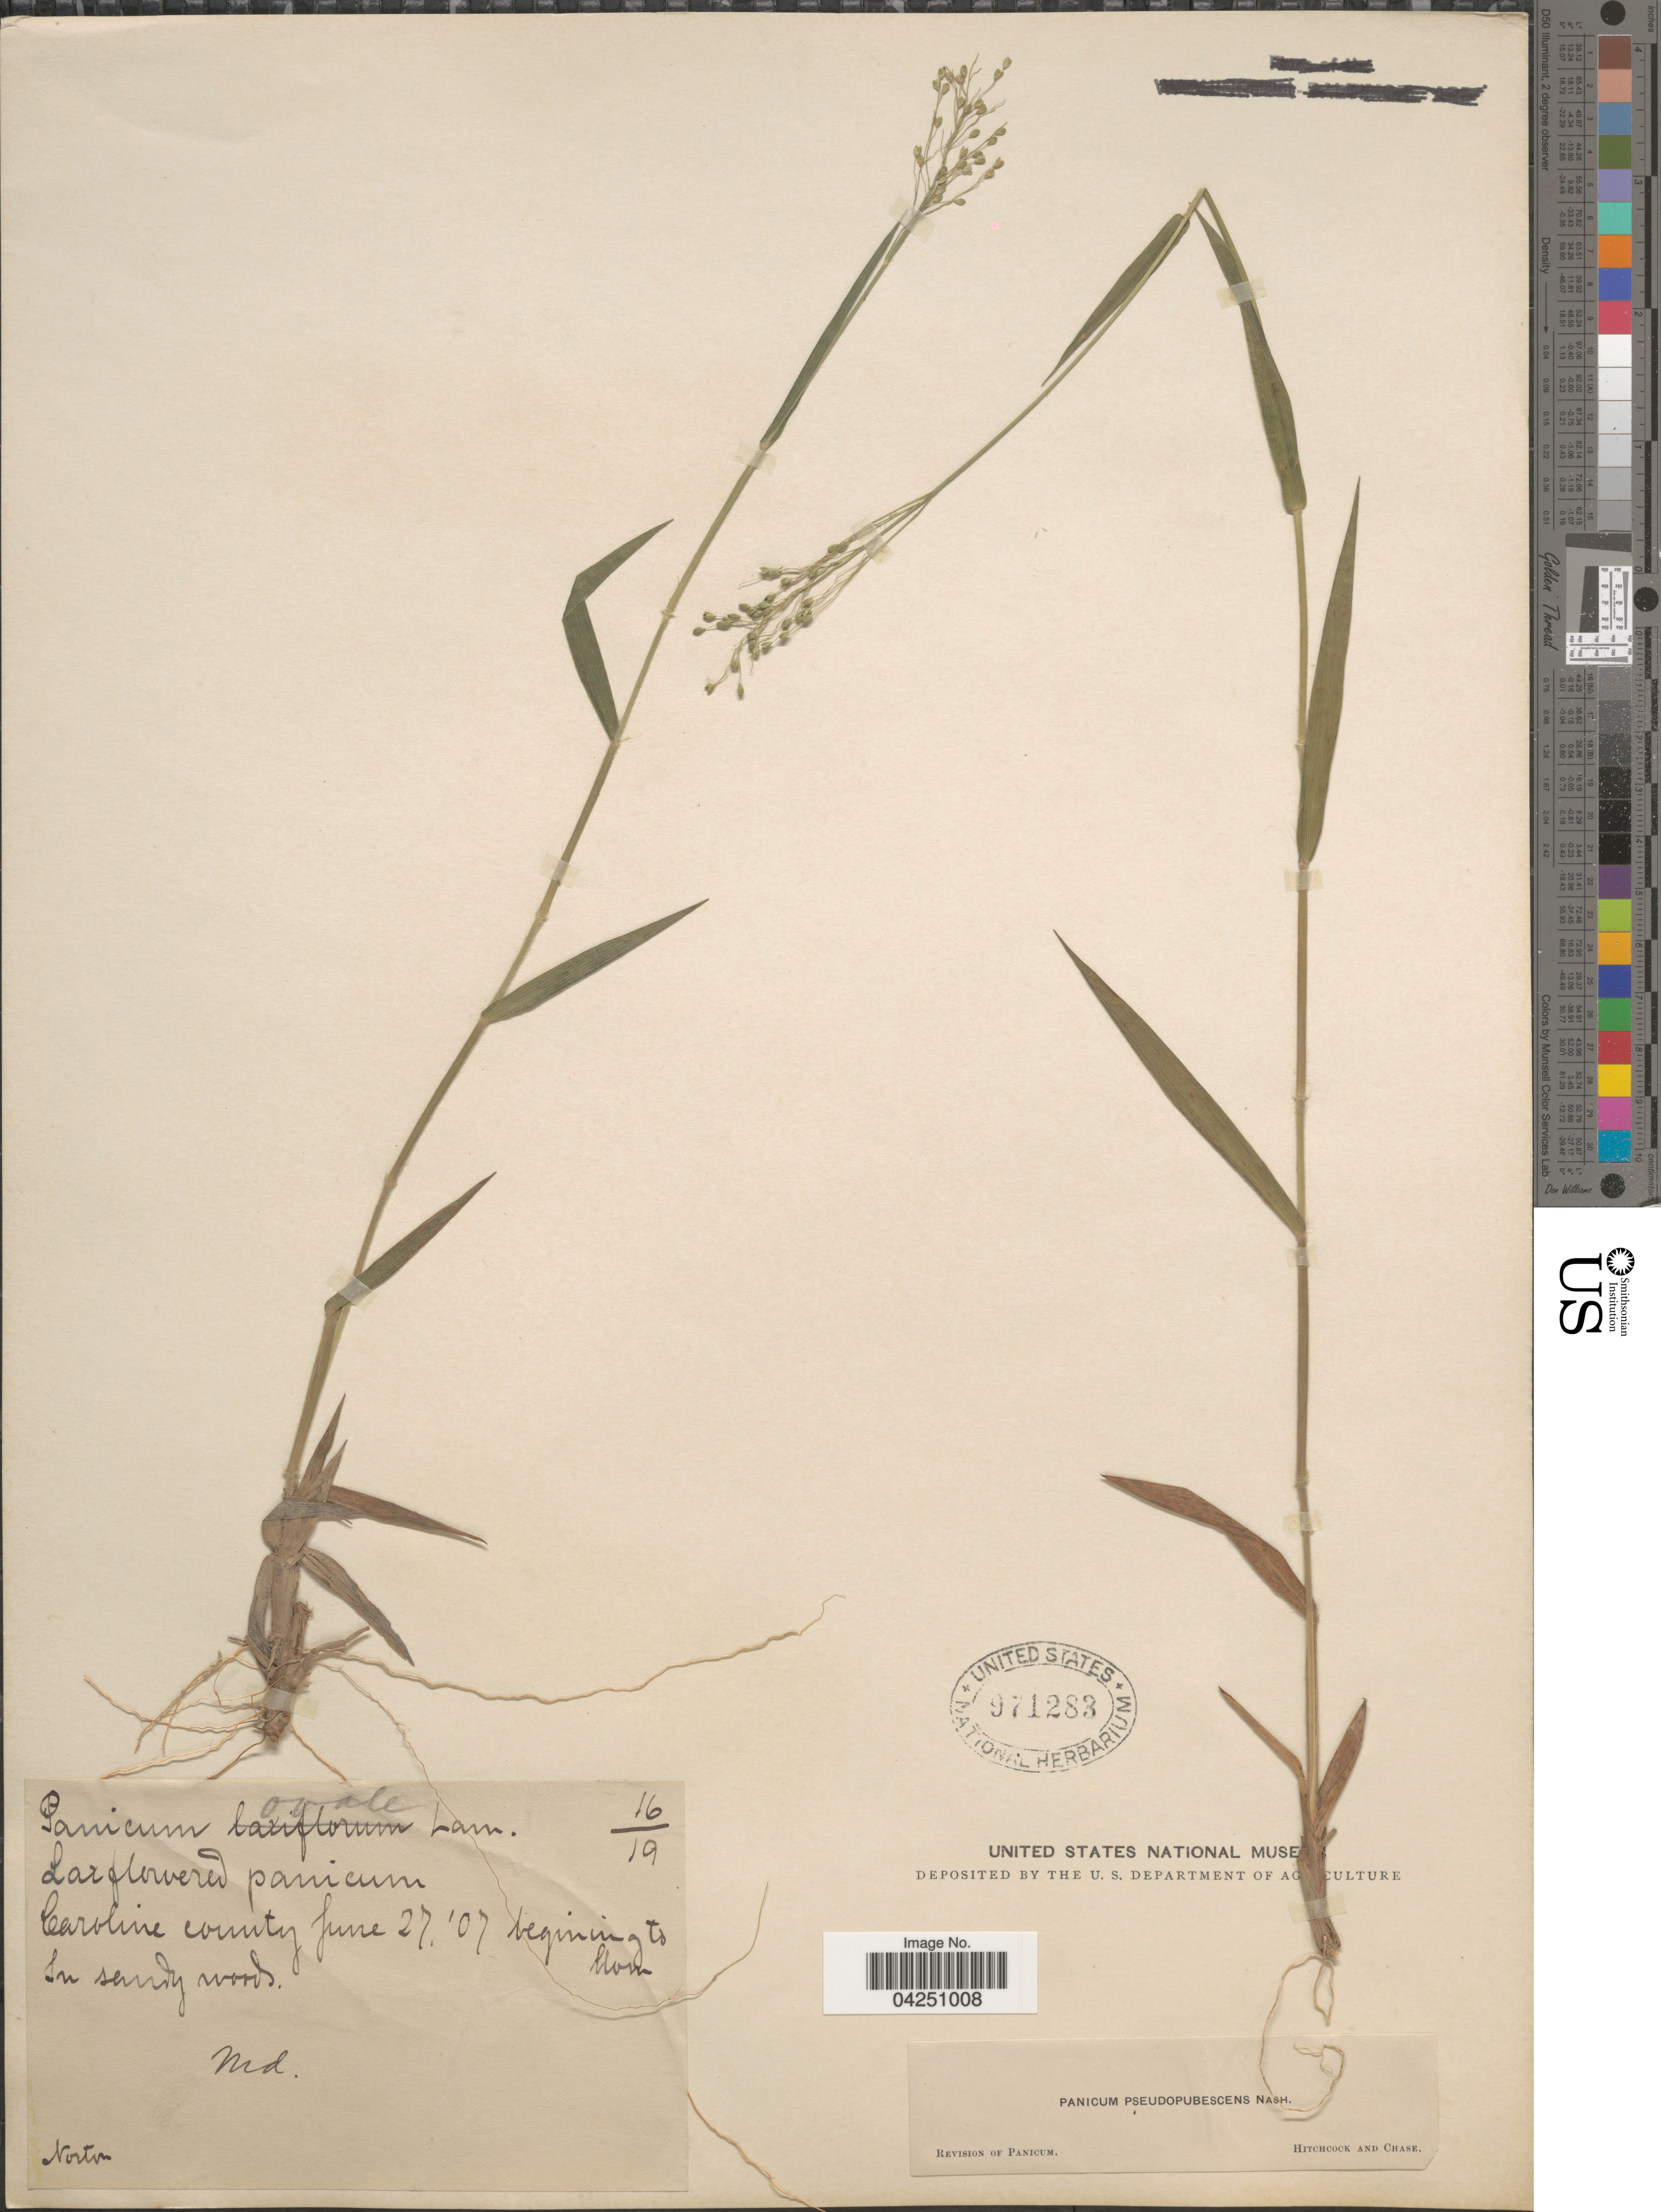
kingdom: Plantae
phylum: Tracheophyta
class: Liliopsida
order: Poales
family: Poaceae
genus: Dichanthelium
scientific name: Dichanthelium acuminatum var. acuminatum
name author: (Sw.) Gould & C.A. Clark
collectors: -. Norton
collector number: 16/19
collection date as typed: Transcribed d/m/y: 27/6/7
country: United States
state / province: Maryland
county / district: Caroline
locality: Caroline county.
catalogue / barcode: US 971283